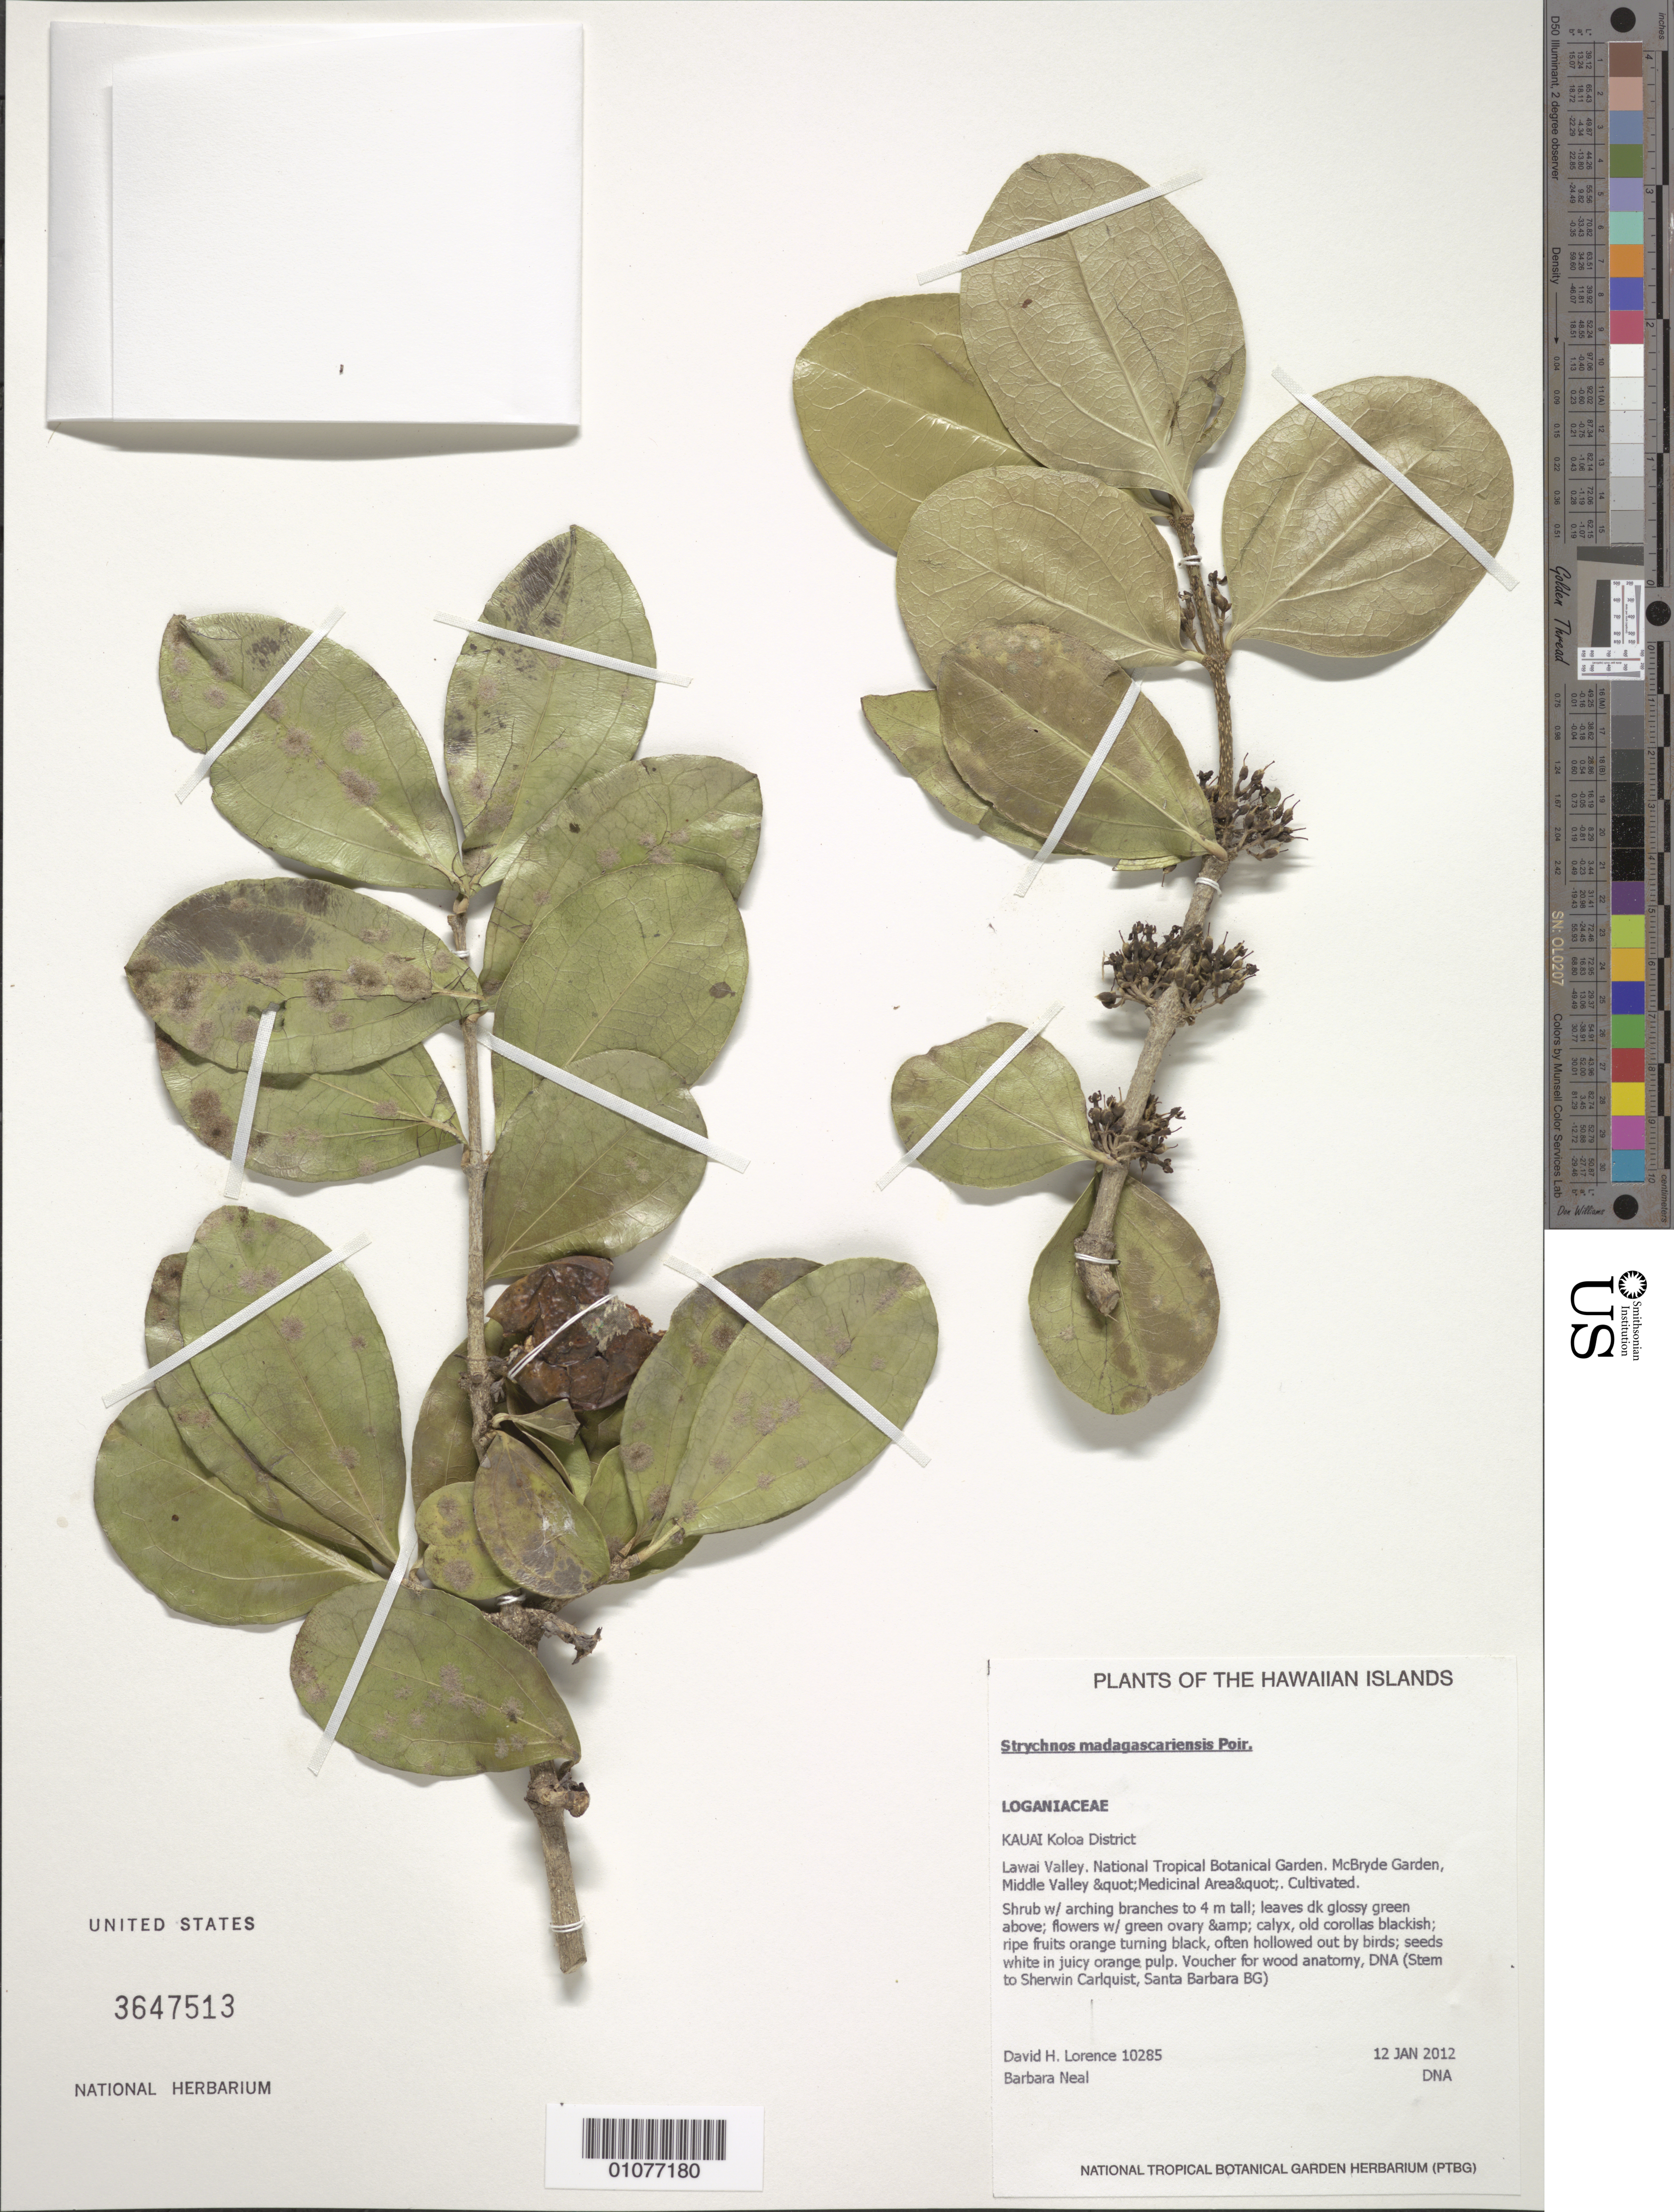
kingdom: Plantae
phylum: Tracheophyta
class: Magnoliopsida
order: Gentianales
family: Loganiaceae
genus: Strychnos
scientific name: Strychnos madagascariensis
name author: Poir.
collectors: D. Lorence & B. Neal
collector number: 10285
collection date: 2012-01-12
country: United States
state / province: Hawaii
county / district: Kauai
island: Kaua'i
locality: Lawai Valley, National Tropical Botanical Garden, McBryde Garden, Middle Valley, Medicinal Area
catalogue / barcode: US 3647513